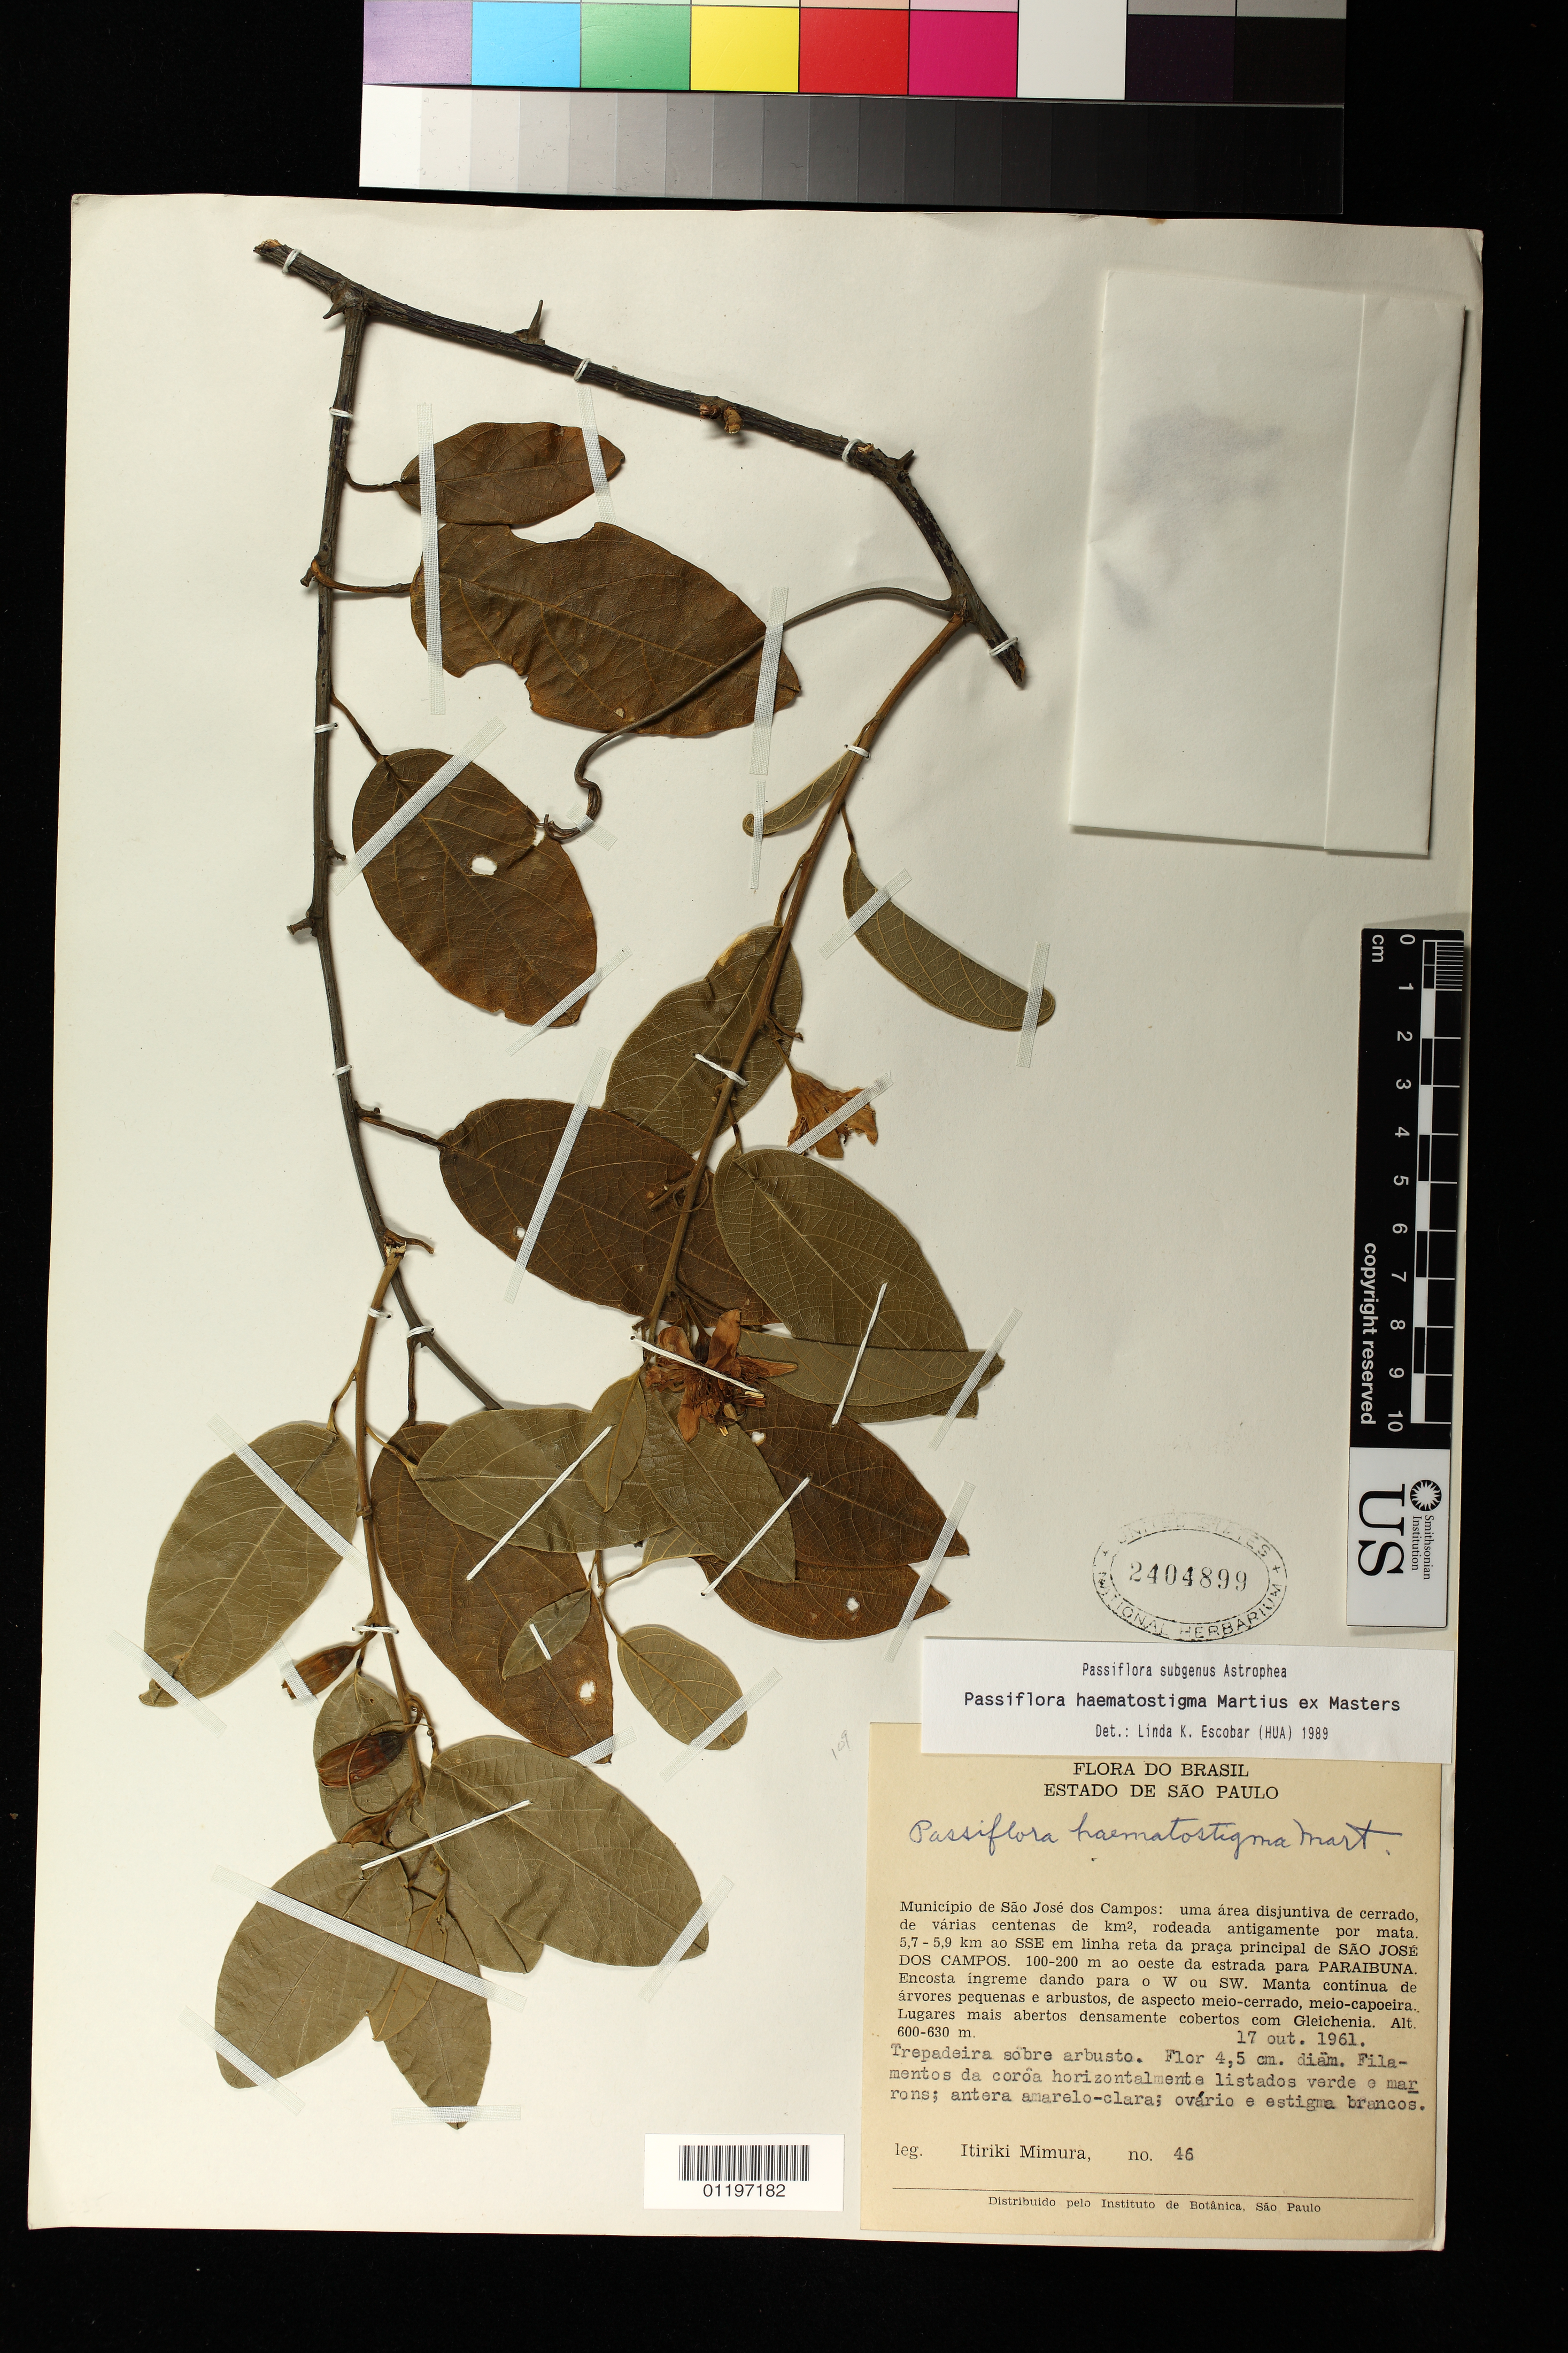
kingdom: Plantae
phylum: Tracheophyta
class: Magnoliopsida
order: Malpighiales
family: Passifloraceae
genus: Passiflora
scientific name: Passiflora haematostigma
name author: Mart. ex Mast.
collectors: I. Mimura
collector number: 46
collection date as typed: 17 Oct 1961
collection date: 1961-10-17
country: Brazil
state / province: São Paulo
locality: Municipio de Sao Jose dos Campos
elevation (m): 600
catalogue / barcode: US 2404899